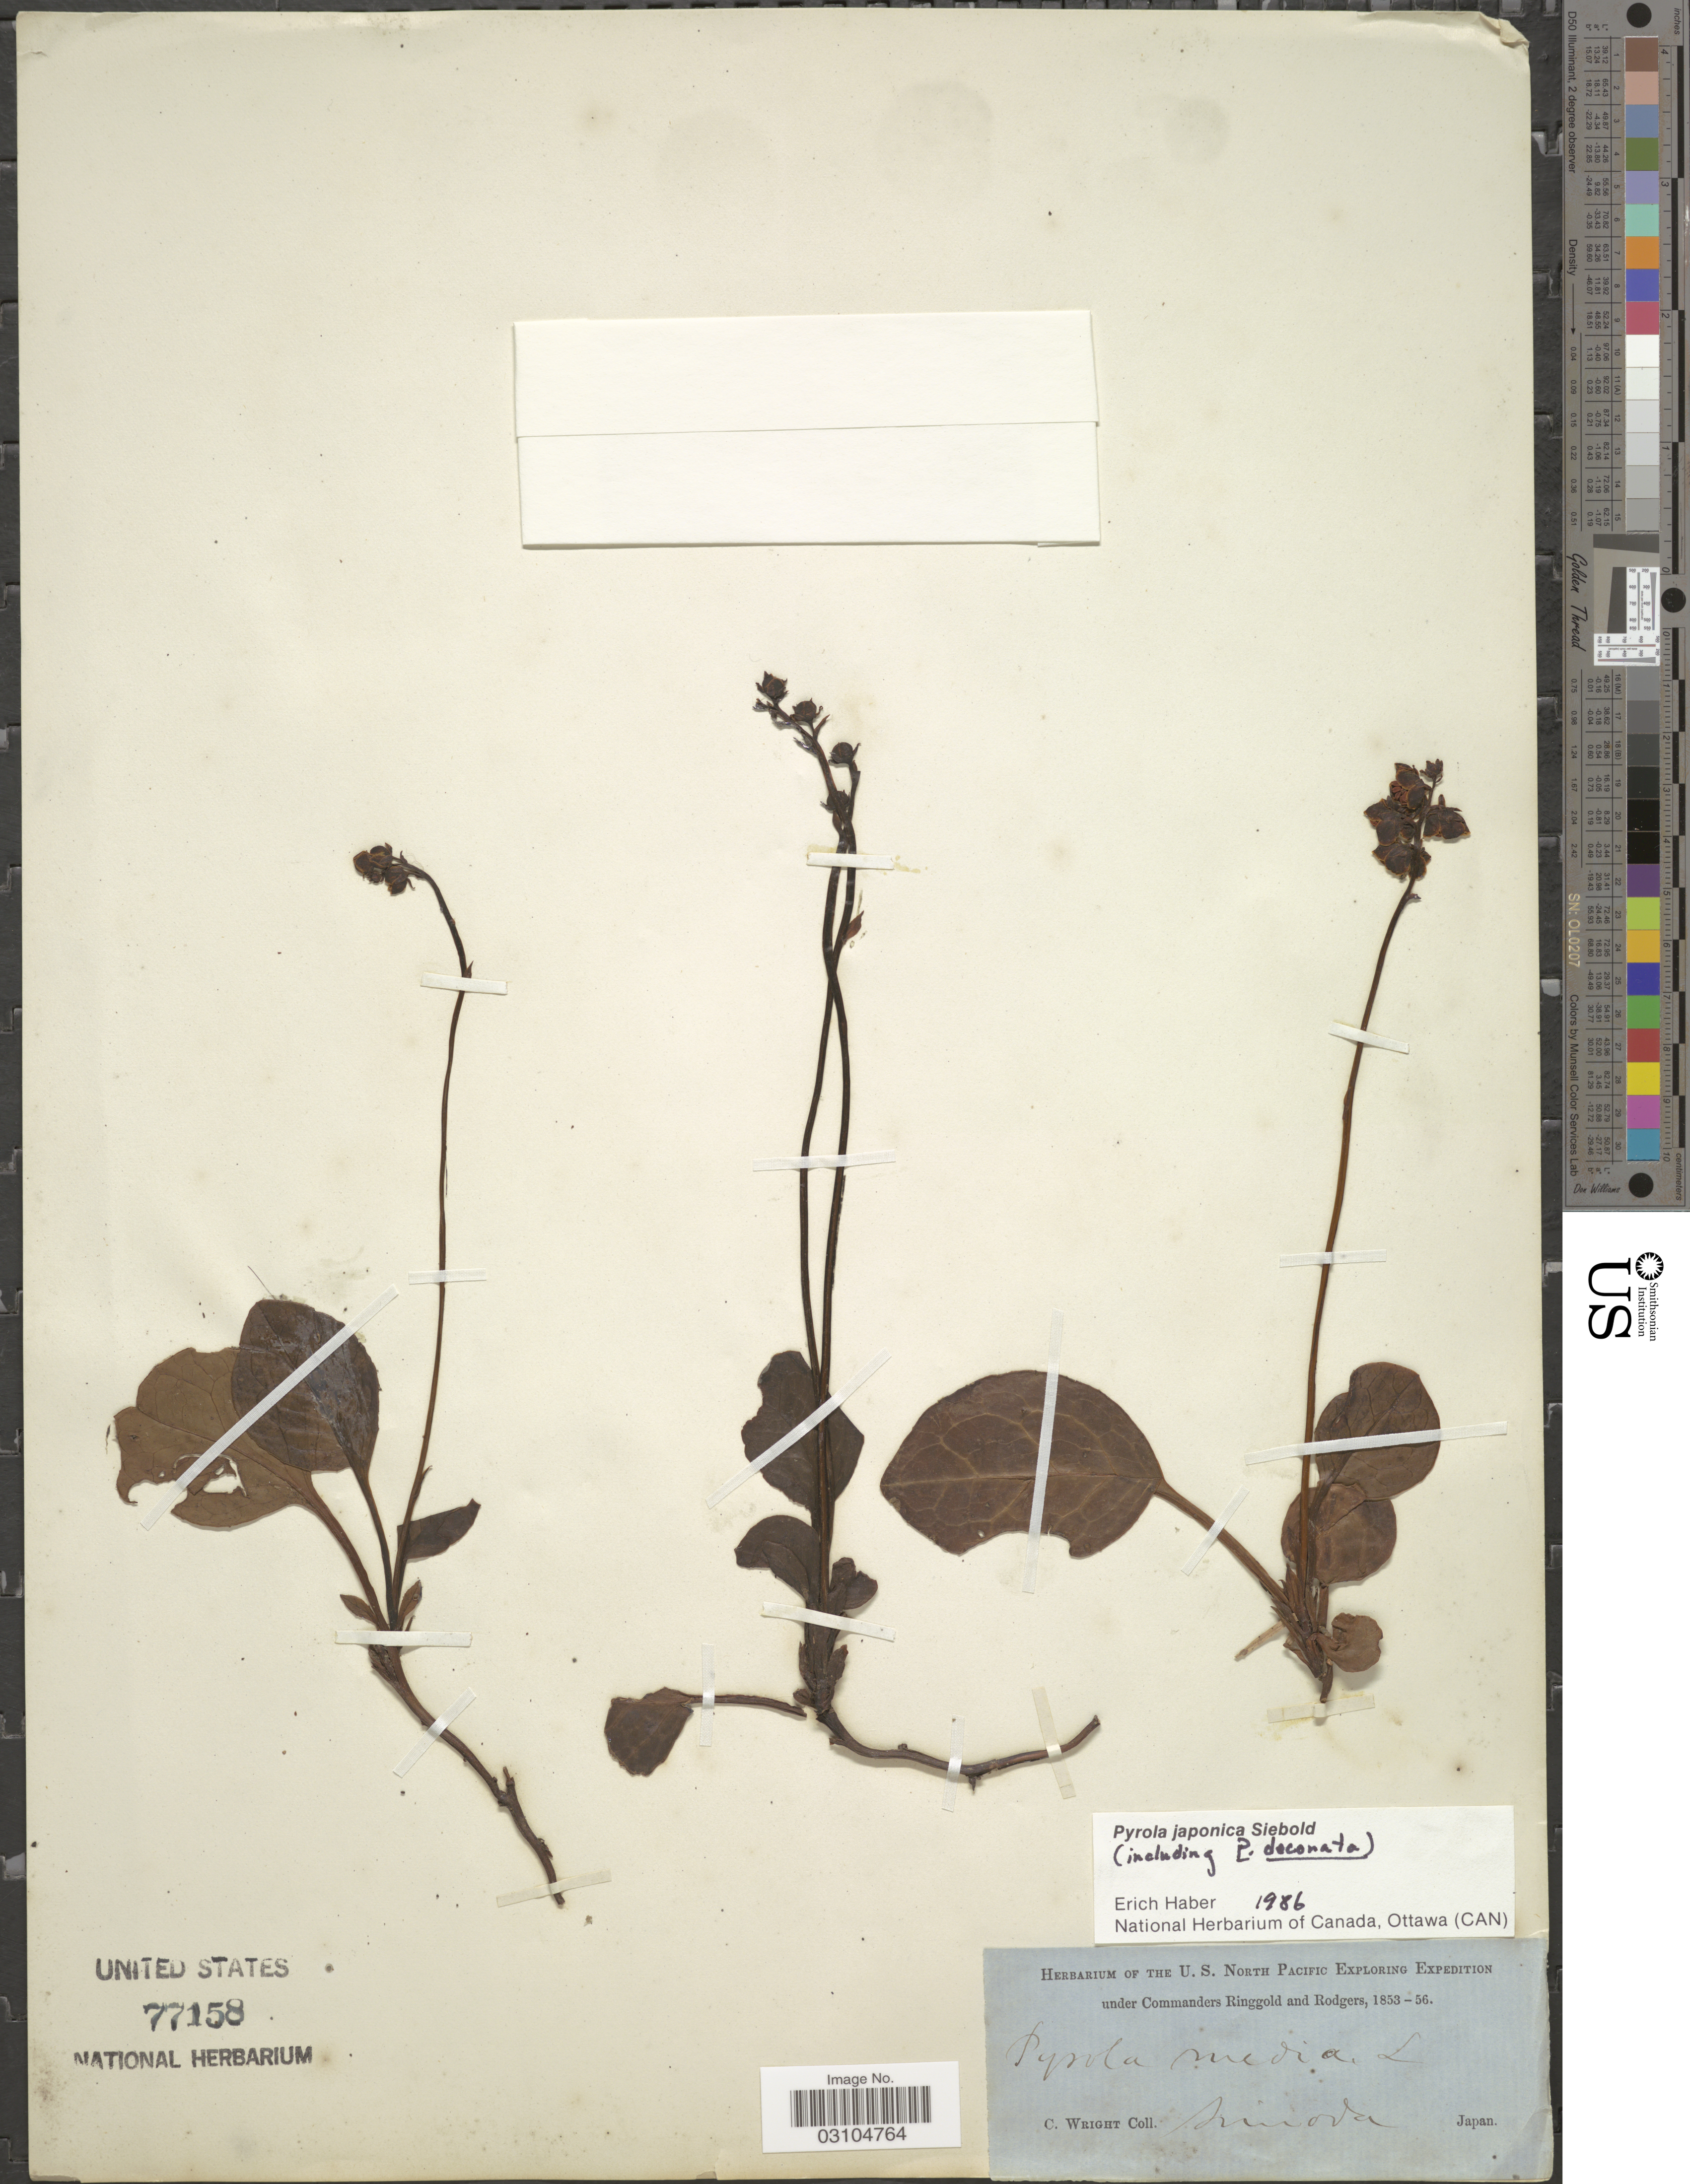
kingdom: Plantae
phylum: Tracheophyta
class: Magnoliopsida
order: Ericales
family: Ericaceae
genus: Pyrola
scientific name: Pyrola japonica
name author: Klenze ex Alef.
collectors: C. Wright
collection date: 1853/1856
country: Japan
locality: Simoda.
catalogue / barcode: US 77158